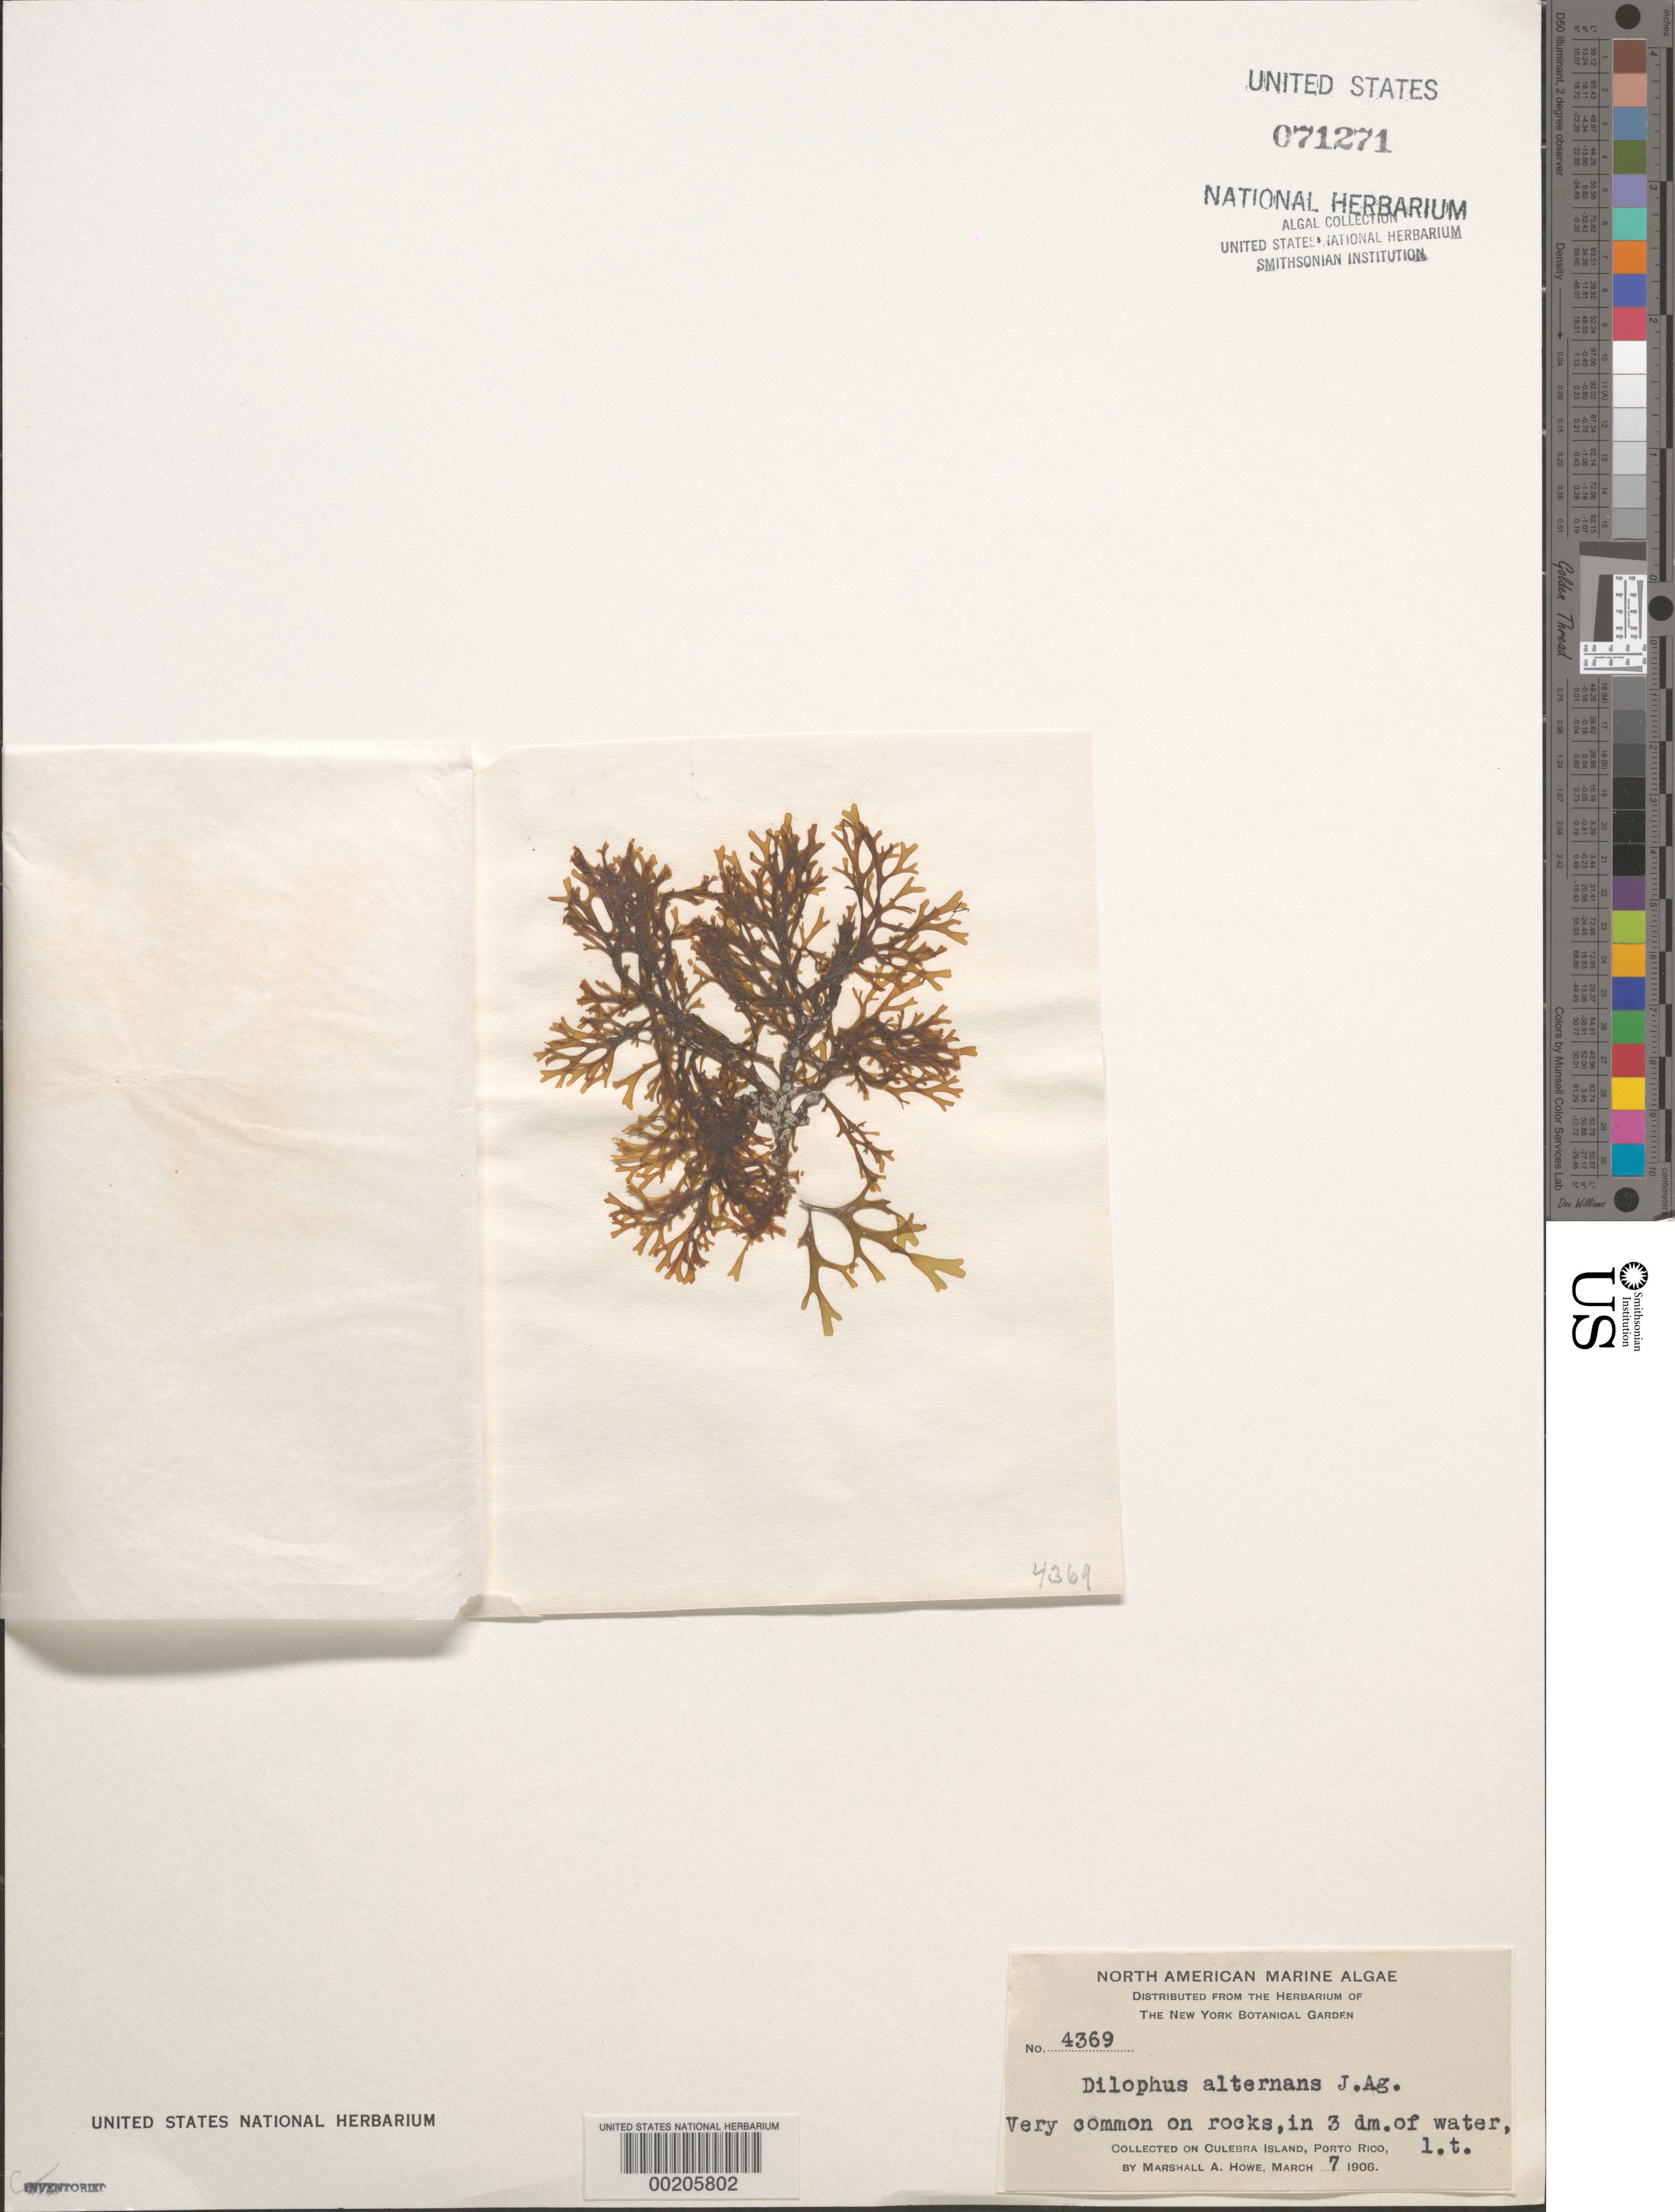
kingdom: Chromista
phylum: Ochrophyta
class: Phaeophyceae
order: Dictyotales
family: Dictyotaceae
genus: Dictyota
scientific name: Dictyota pinnatifida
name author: Kütz.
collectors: M. A. Howe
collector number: MAH 4369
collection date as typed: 07 Mar 1906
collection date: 1906-03-07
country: Puerto Rico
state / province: Culebra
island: Isla de Culebra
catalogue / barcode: US 71271